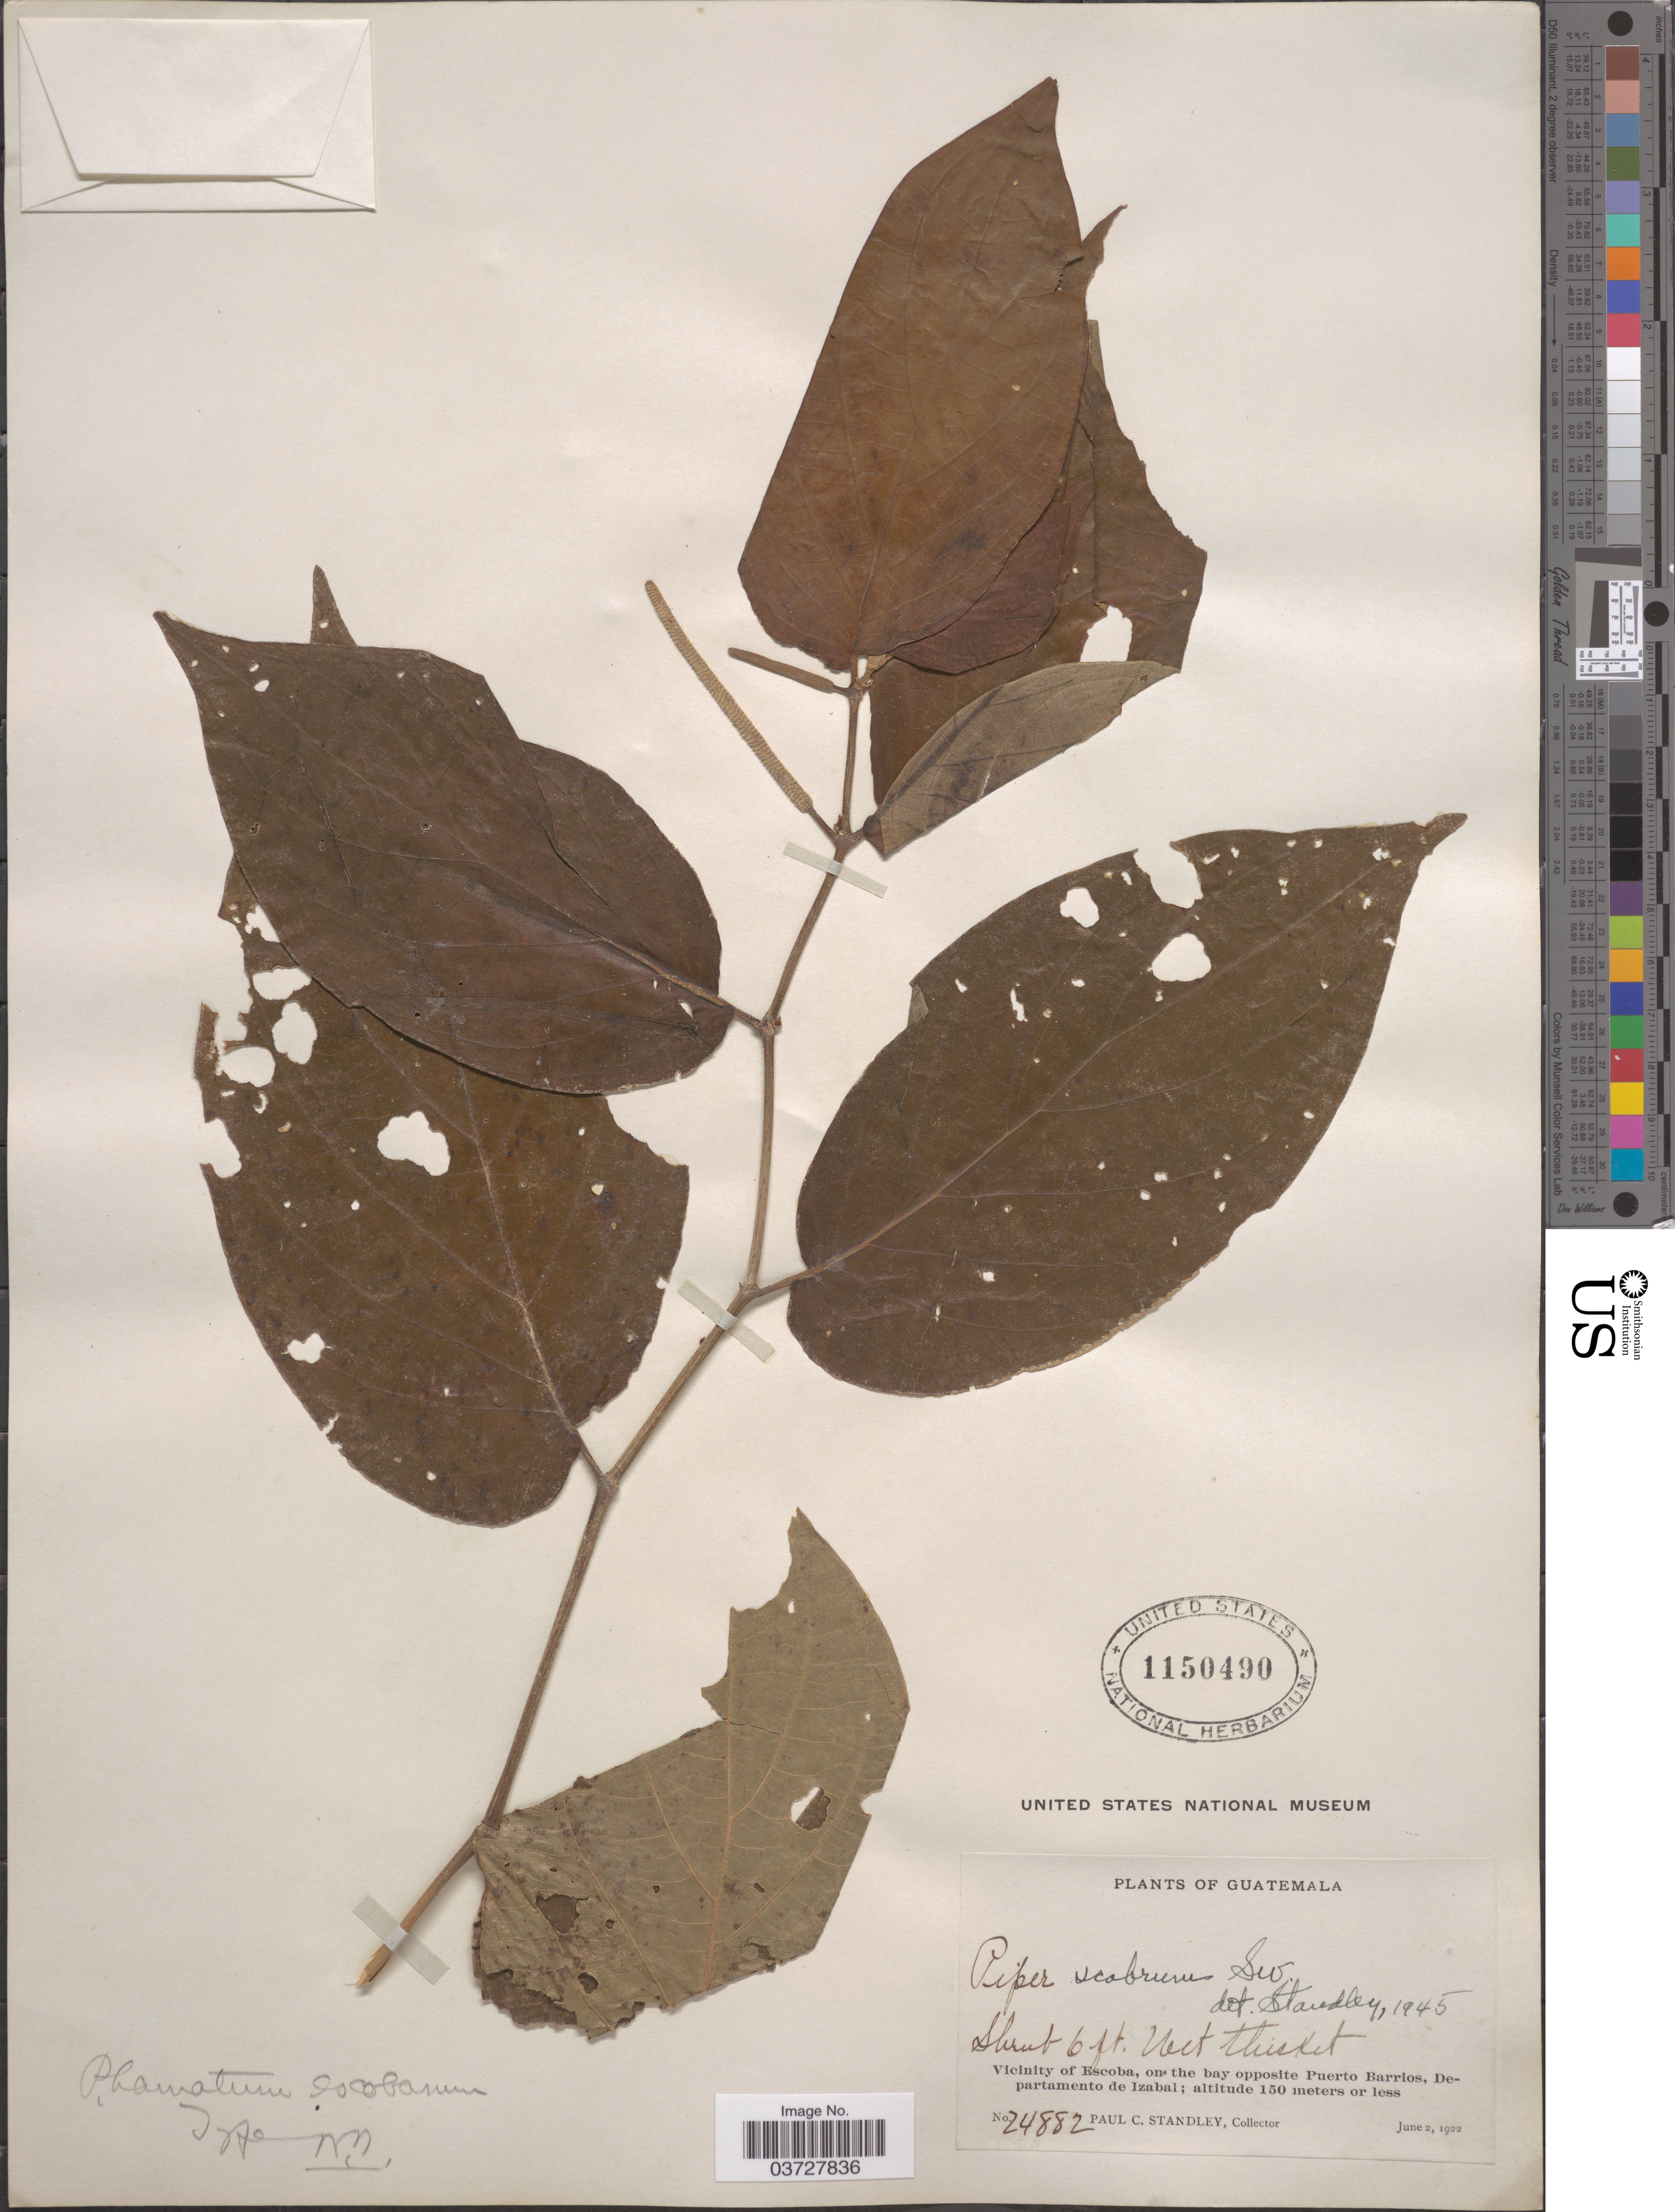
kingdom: Plantae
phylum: Tracheophyta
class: Magnoliopsida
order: Piperales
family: Piperaceae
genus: Piper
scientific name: Piper scabrum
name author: Sw.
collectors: P. C. Standley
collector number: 24882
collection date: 1922-06-02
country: Guatemala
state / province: Izabal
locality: Vicinity of Escoba, on the bay opposite Puerto Barrios, Departamento de Izabal.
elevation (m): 150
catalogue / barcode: US 1150490